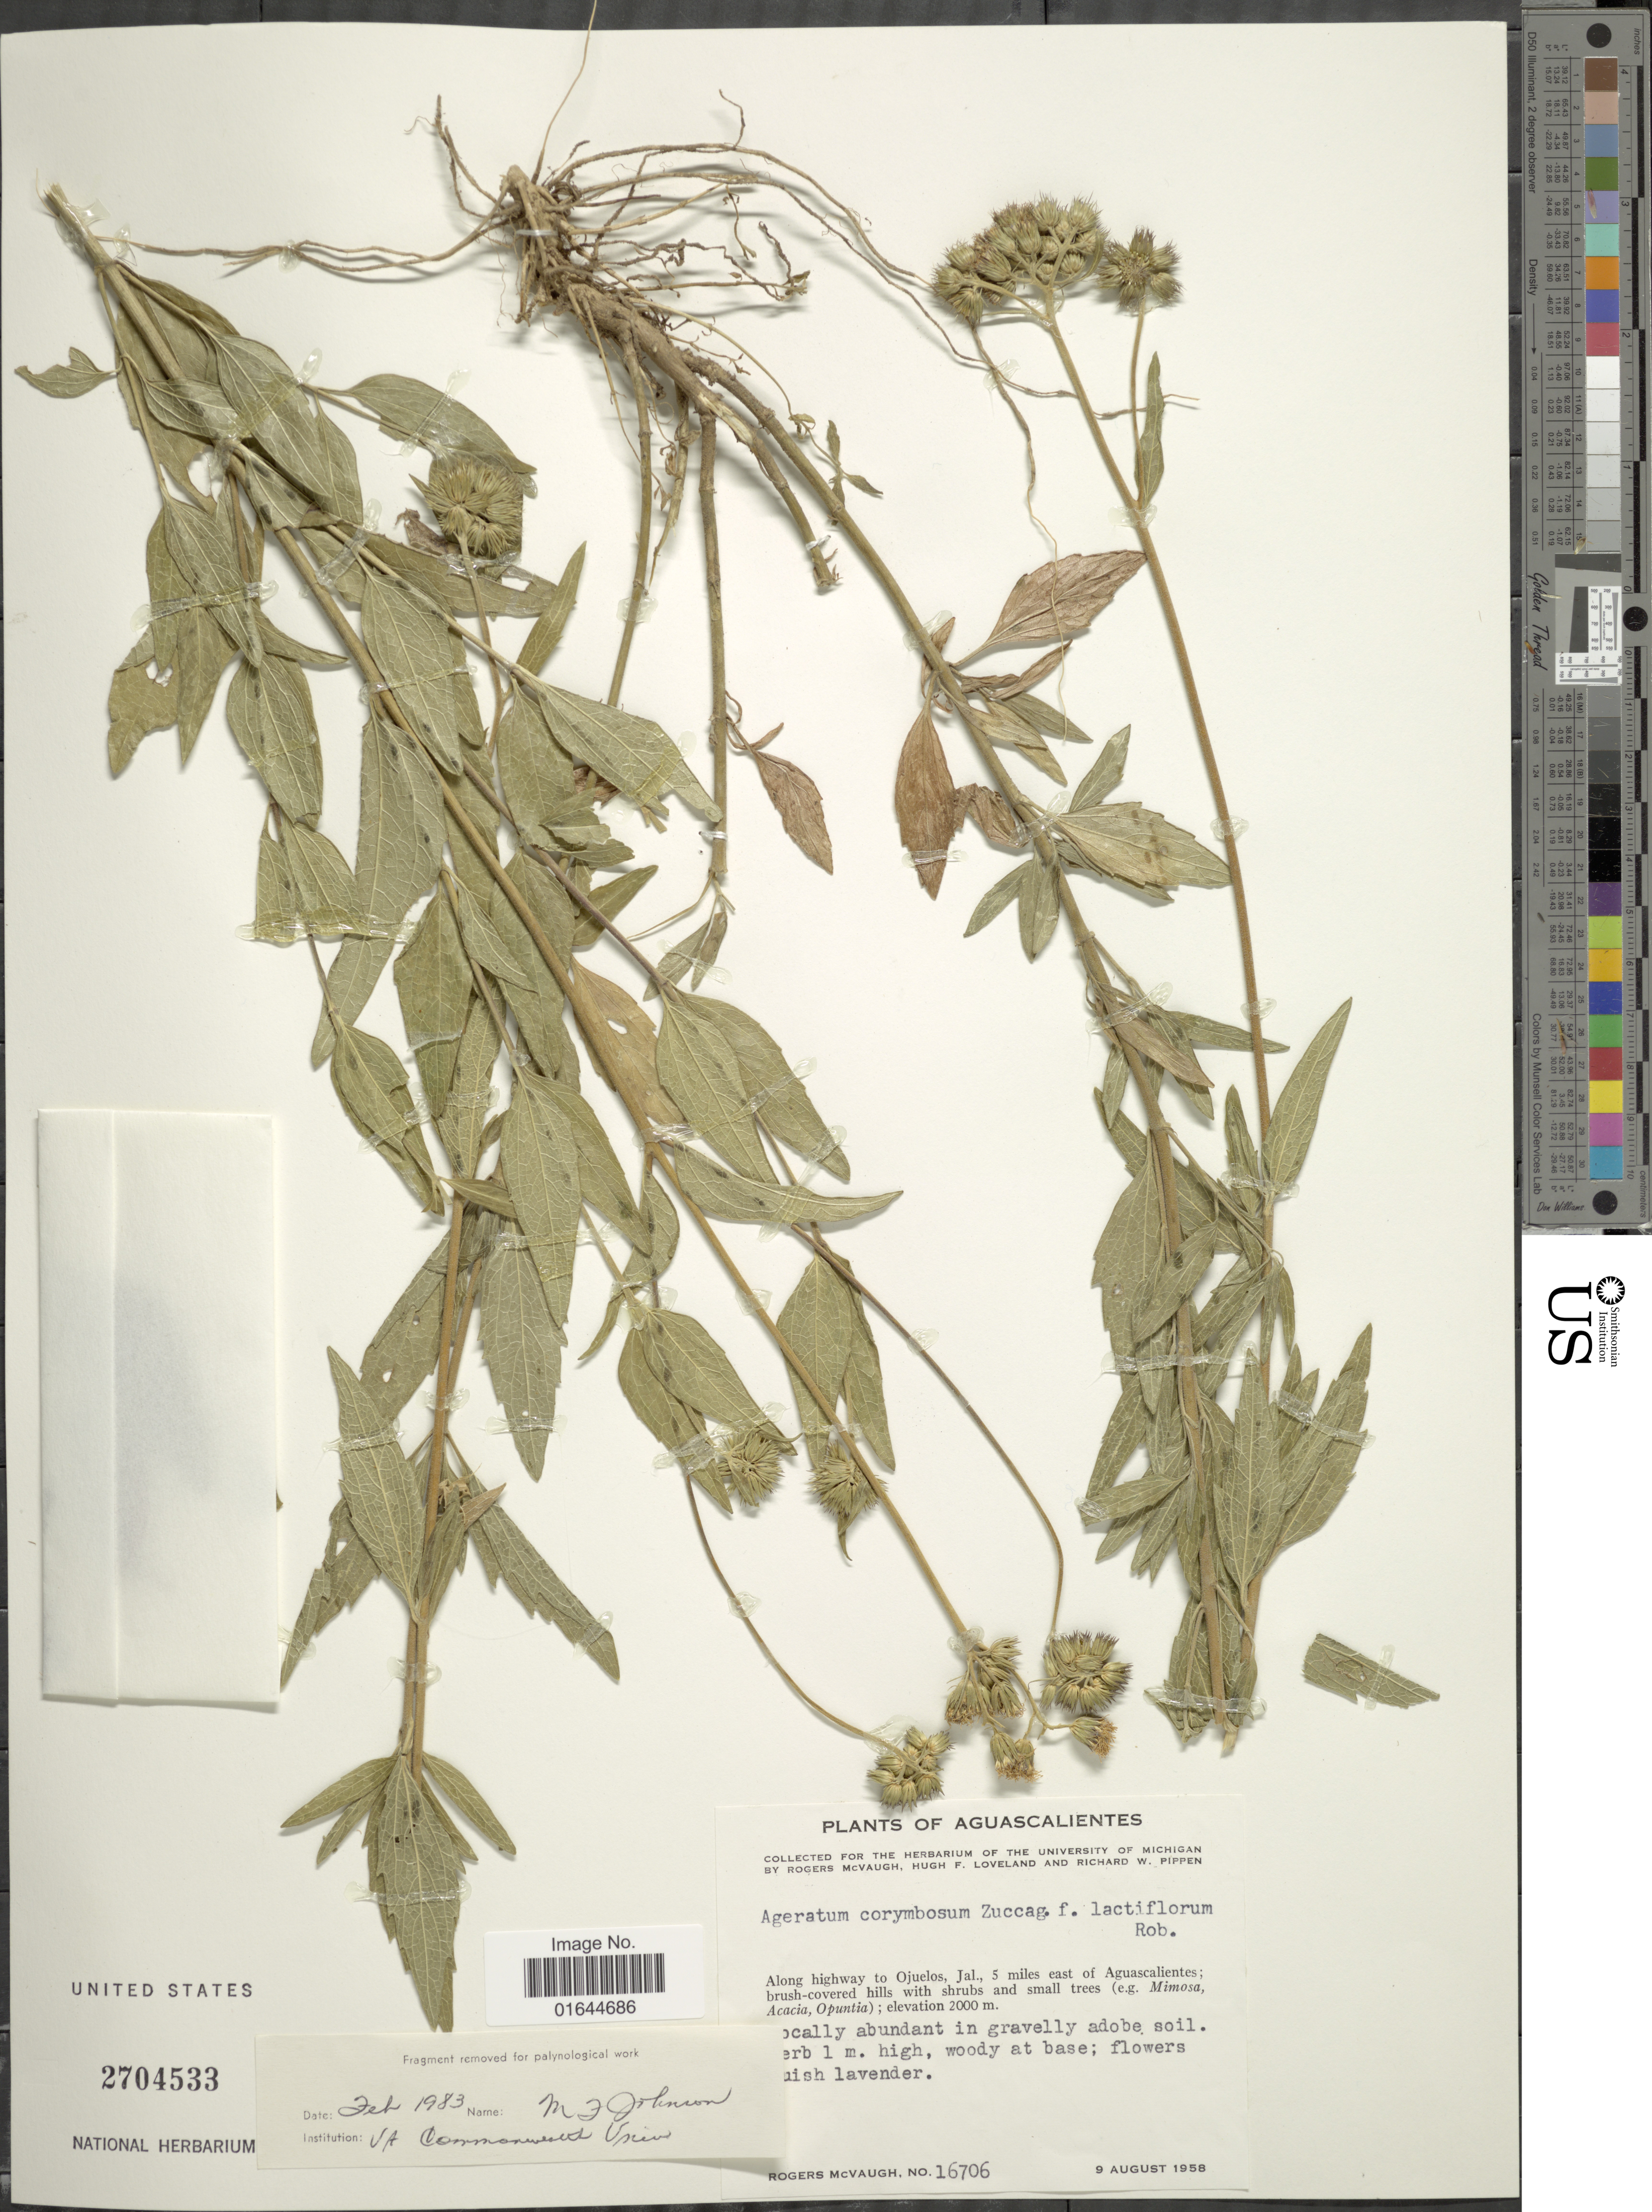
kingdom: Plantae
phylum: Tracheophyta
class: Magnoliopsida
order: Asterales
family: Asteraceae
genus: Ageratum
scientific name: Ageratum corymbosum f. lactiflorum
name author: B.L. Rob.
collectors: R. McVaugh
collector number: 16706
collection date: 1958-08-09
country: Mexico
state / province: Aguascalientes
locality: Aguascalientes, along highway to Ojuelos, Jal., 5 miles east of Aguascalientes.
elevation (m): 2000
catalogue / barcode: US 2704533